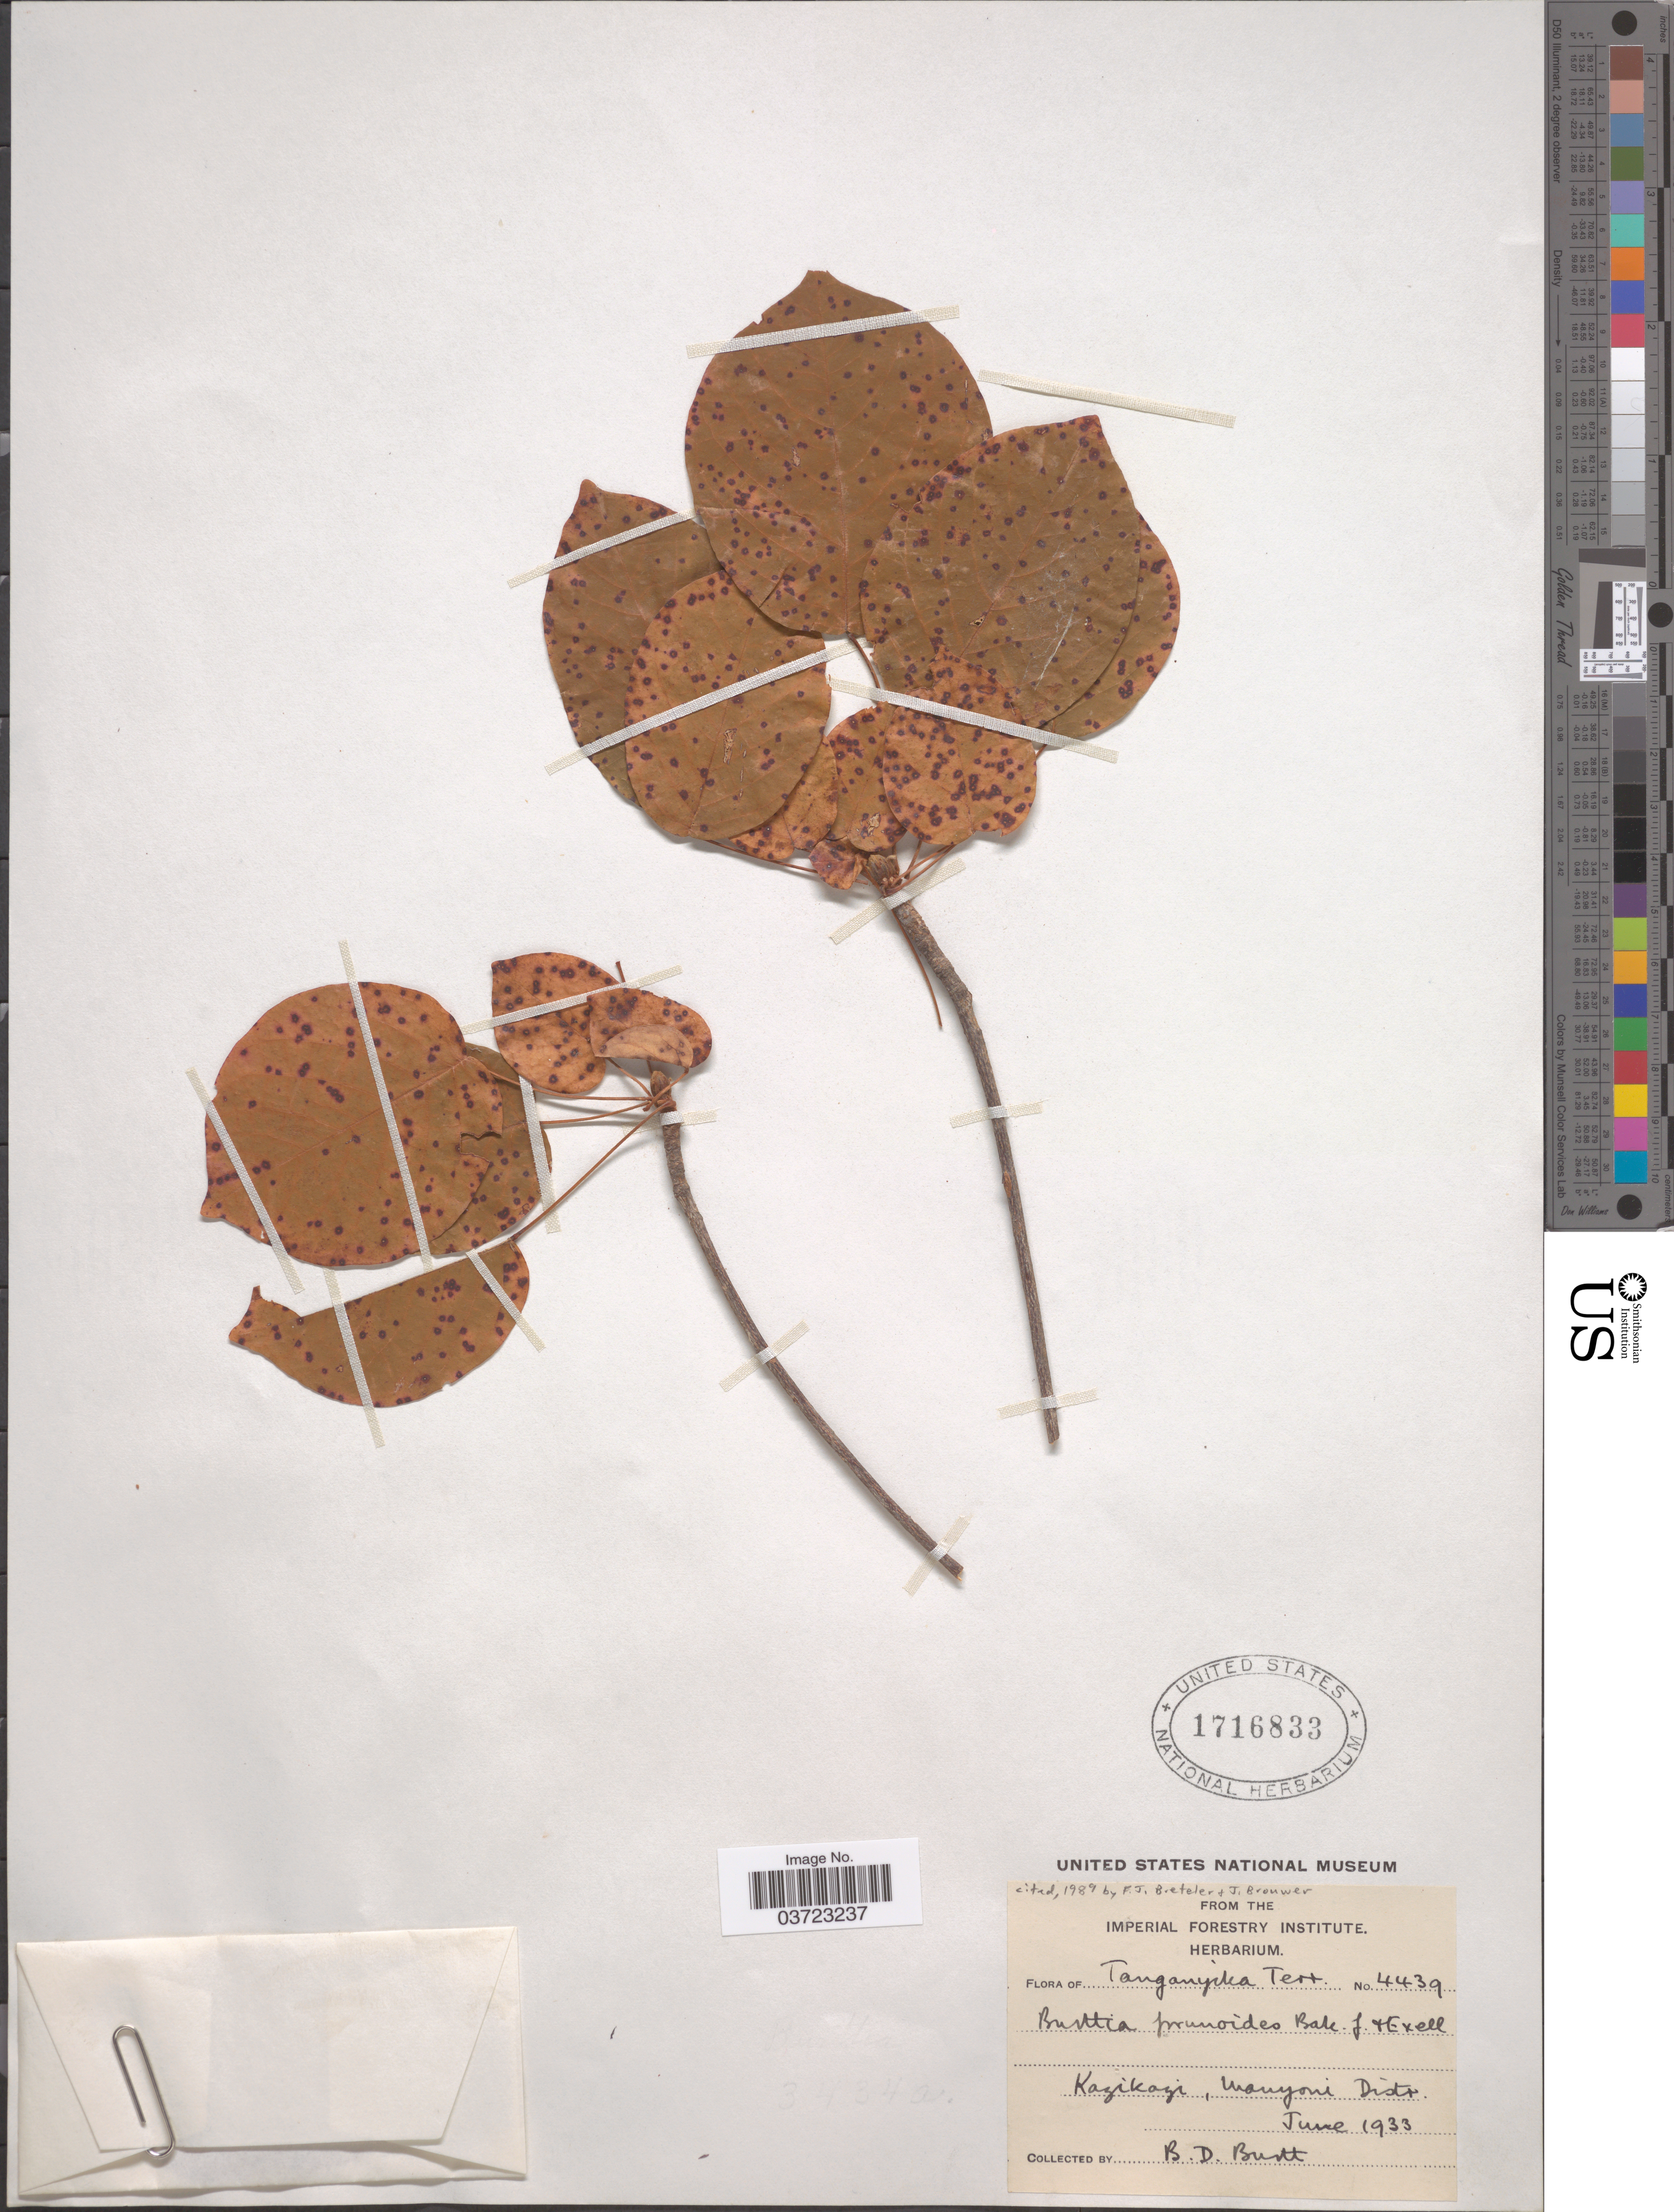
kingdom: Plantae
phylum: Tracheophyta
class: Magnoliopsida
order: Oxalidales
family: Connaraceae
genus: Burttia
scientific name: Burttia prunoides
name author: Baker f. & Exell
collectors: B. D. Burtt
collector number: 4439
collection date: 1933-06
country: Tanzania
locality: Tanganyika Tert. Kazikazi, Manyoni Distr.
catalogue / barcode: US 1716833